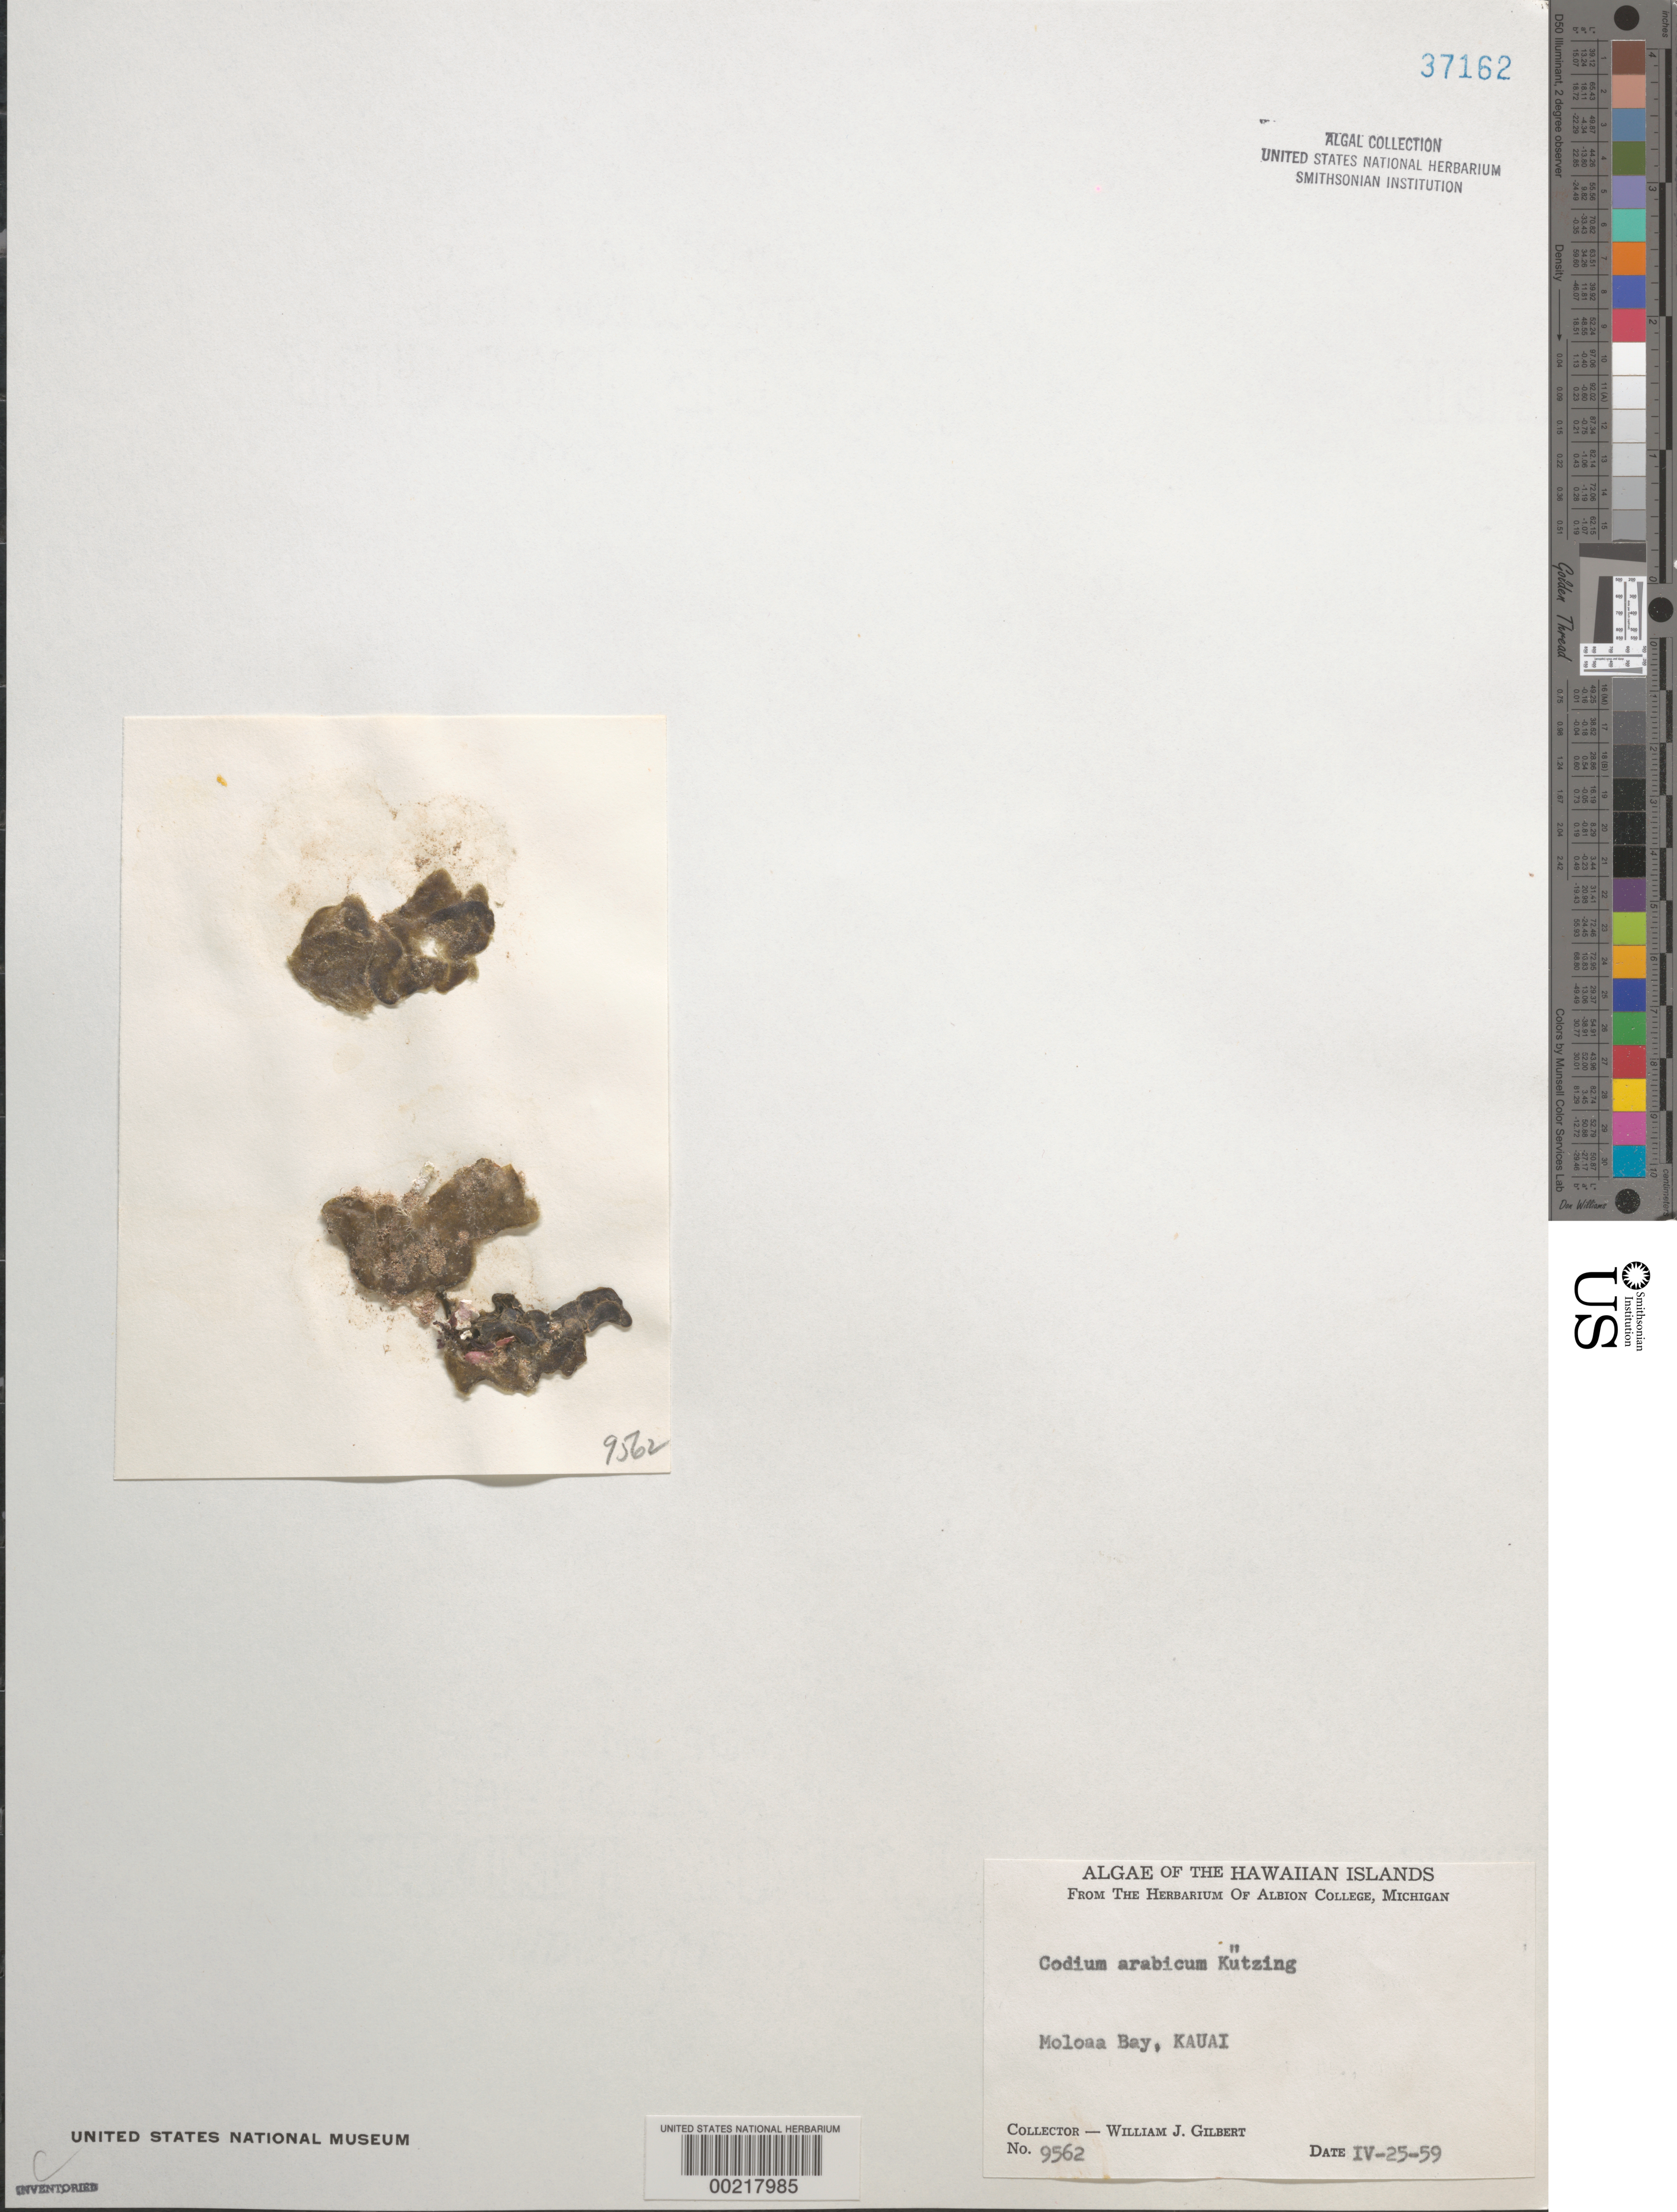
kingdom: Plantae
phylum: Chlorophyta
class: Ulvophyceae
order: Bryopsidales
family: Codiaceae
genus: Codium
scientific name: Codium arabicum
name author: Kütz.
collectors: W. J. Gilbert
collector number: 9562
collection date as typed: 25 Apr 1959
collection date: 1959-04-25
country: United States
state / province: Hawaii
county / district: Kaui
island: Kaua'i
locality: Moloaa Bay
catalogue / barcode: US 37162